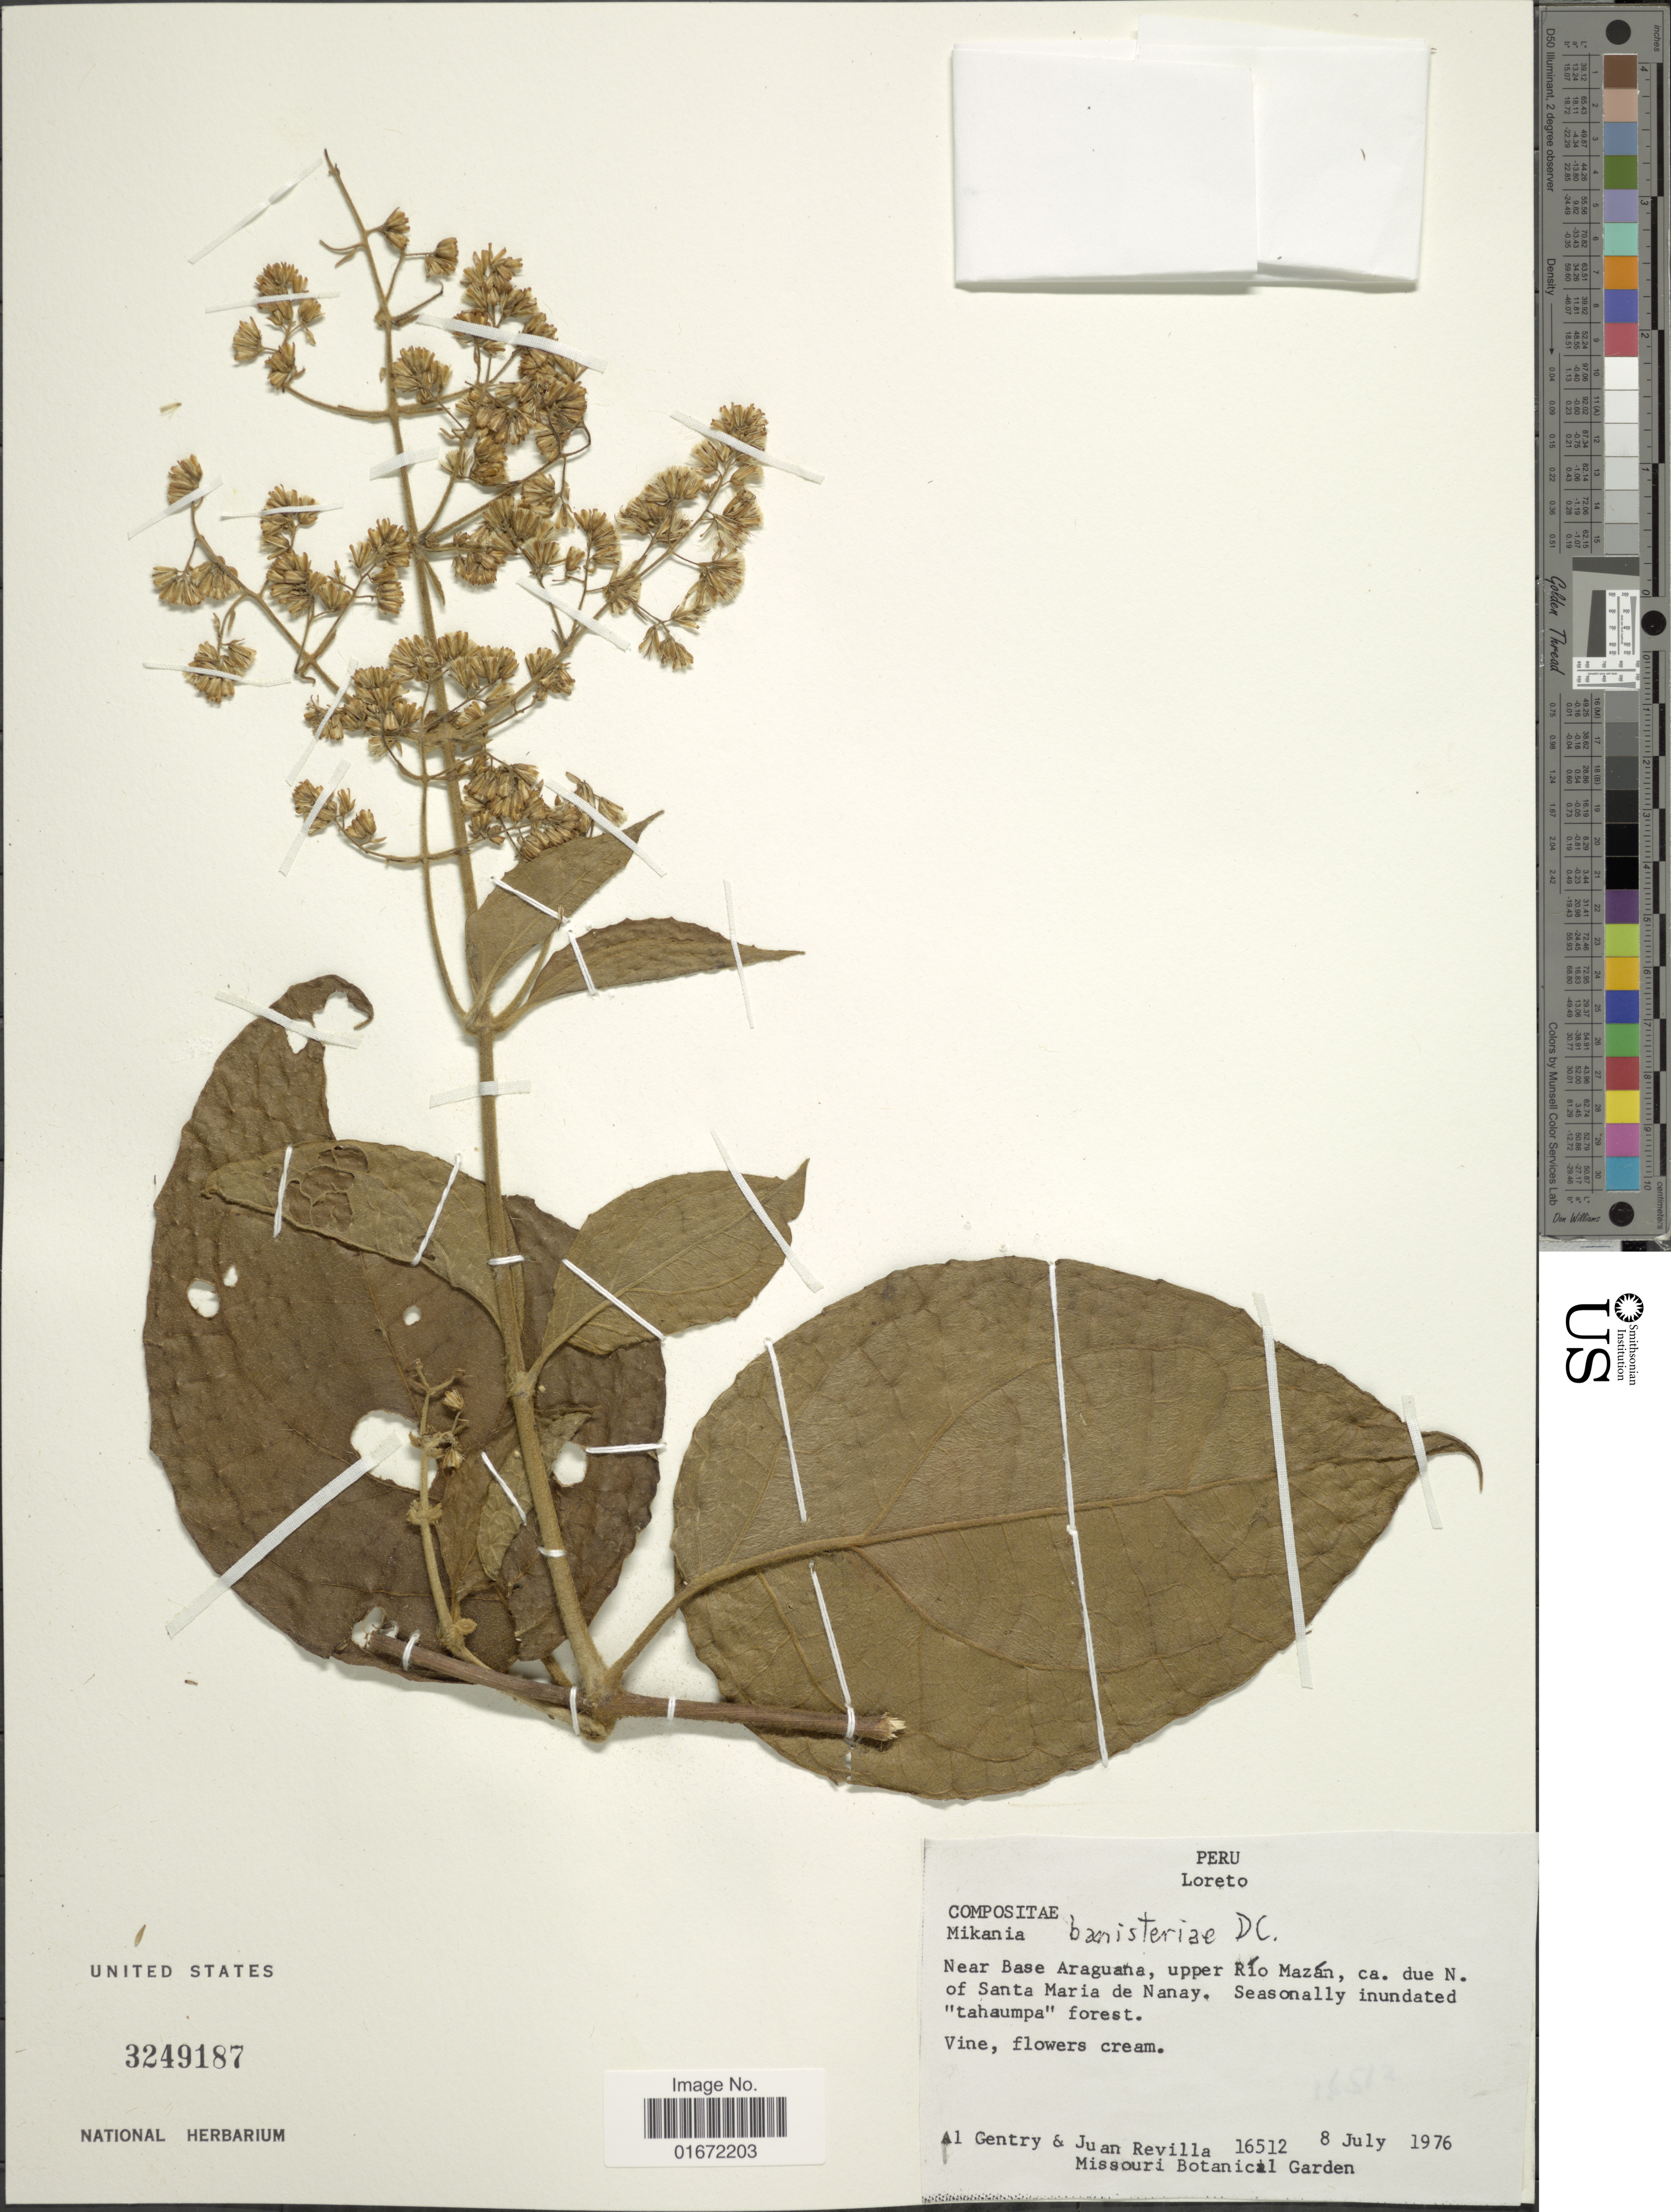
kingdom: Plantae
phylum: Tracheophyta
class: Magnoliopsida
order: Asterales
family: Asteraceae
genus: Mikania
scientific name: Mikania banisteriae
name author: DC.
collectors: A. H. Gentry & J. Revilla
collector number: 16512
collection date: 1976-07-08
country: Peru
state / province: Loreto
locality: Near Base Araguana, upper Río Mazán, ca. due N. of Santa Maria de Nanay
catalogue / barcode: US 3249187